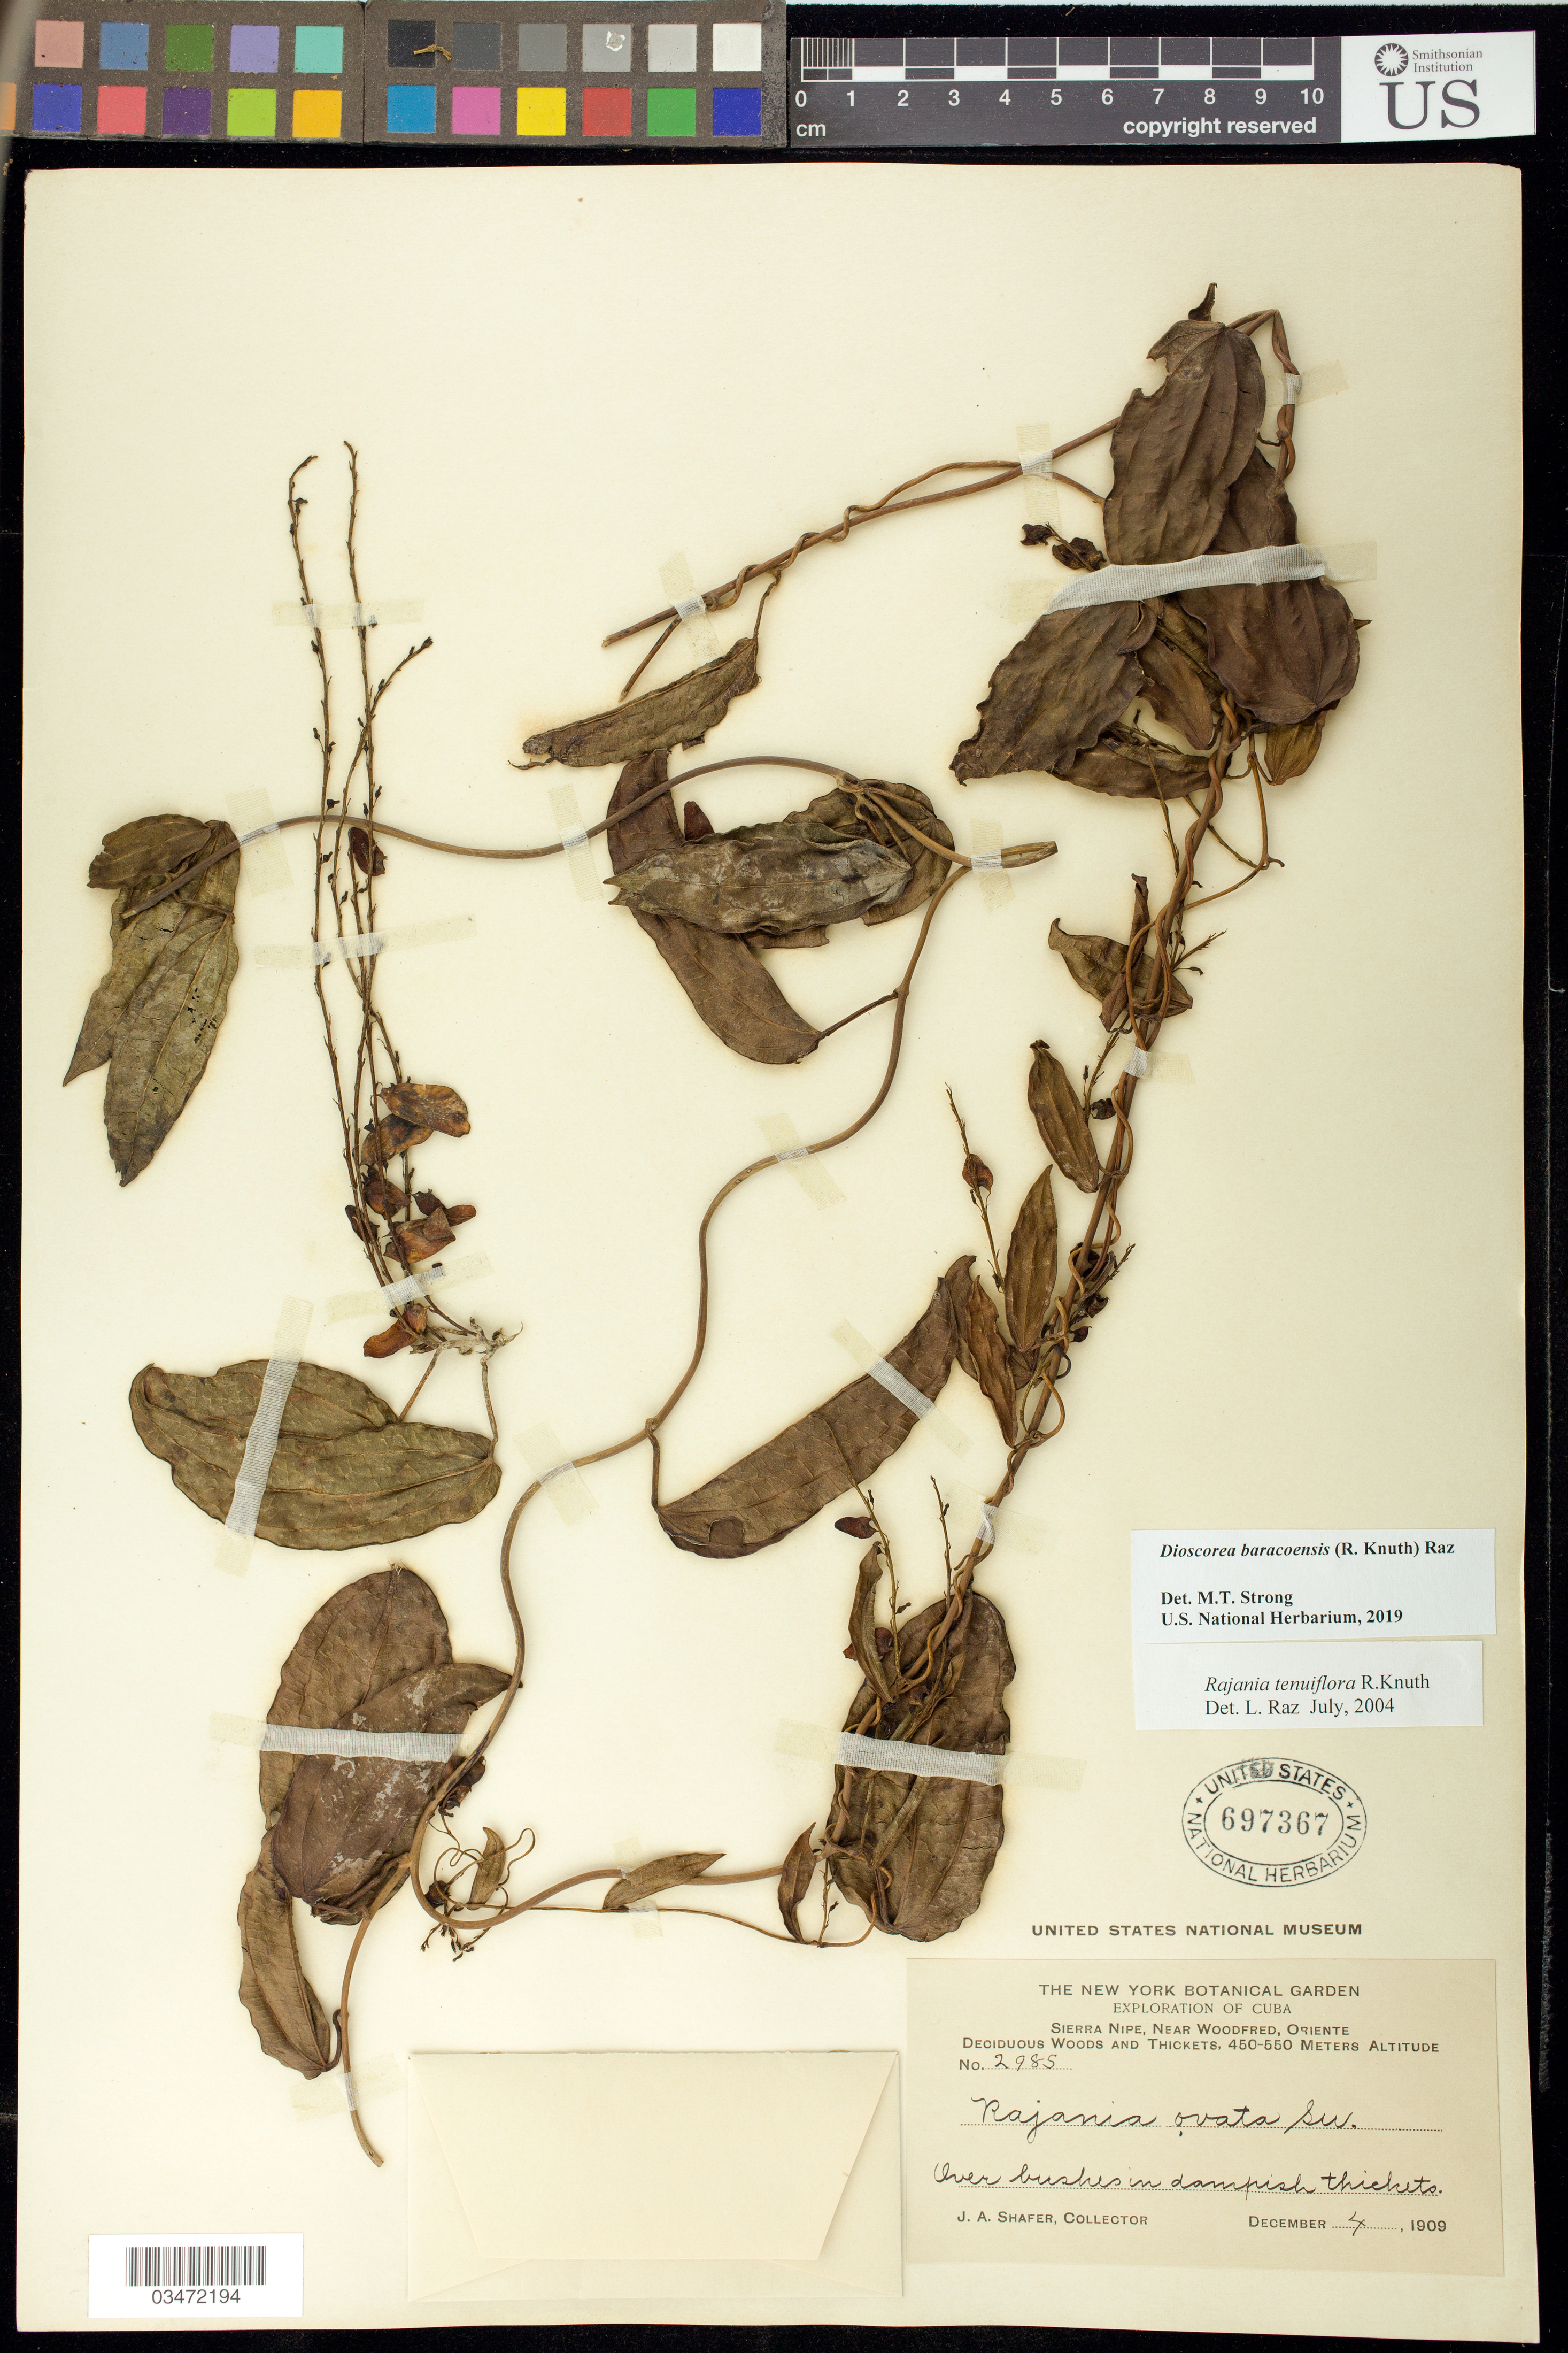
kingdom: Plantae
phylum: Tracheophyta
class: Liliopsida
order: Dioscoreales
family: Dioscoreaceae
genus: Dioscorea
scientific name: Dioscorea baracoensis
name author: (R. Knuth) Raz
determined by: Strong, M. T., (US), Smithsonian Institution - National Museum of Natural History (UNITED STATES)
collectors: J. A. Shafer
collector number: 2985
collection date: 1909-12-04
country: Cuba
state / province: Holguín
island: Cuba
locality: Oriente [Holguín]. Sierra Nipe, near Woodfred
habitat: Over bushes in dampish thickets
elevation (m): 450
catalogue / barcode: US 697367